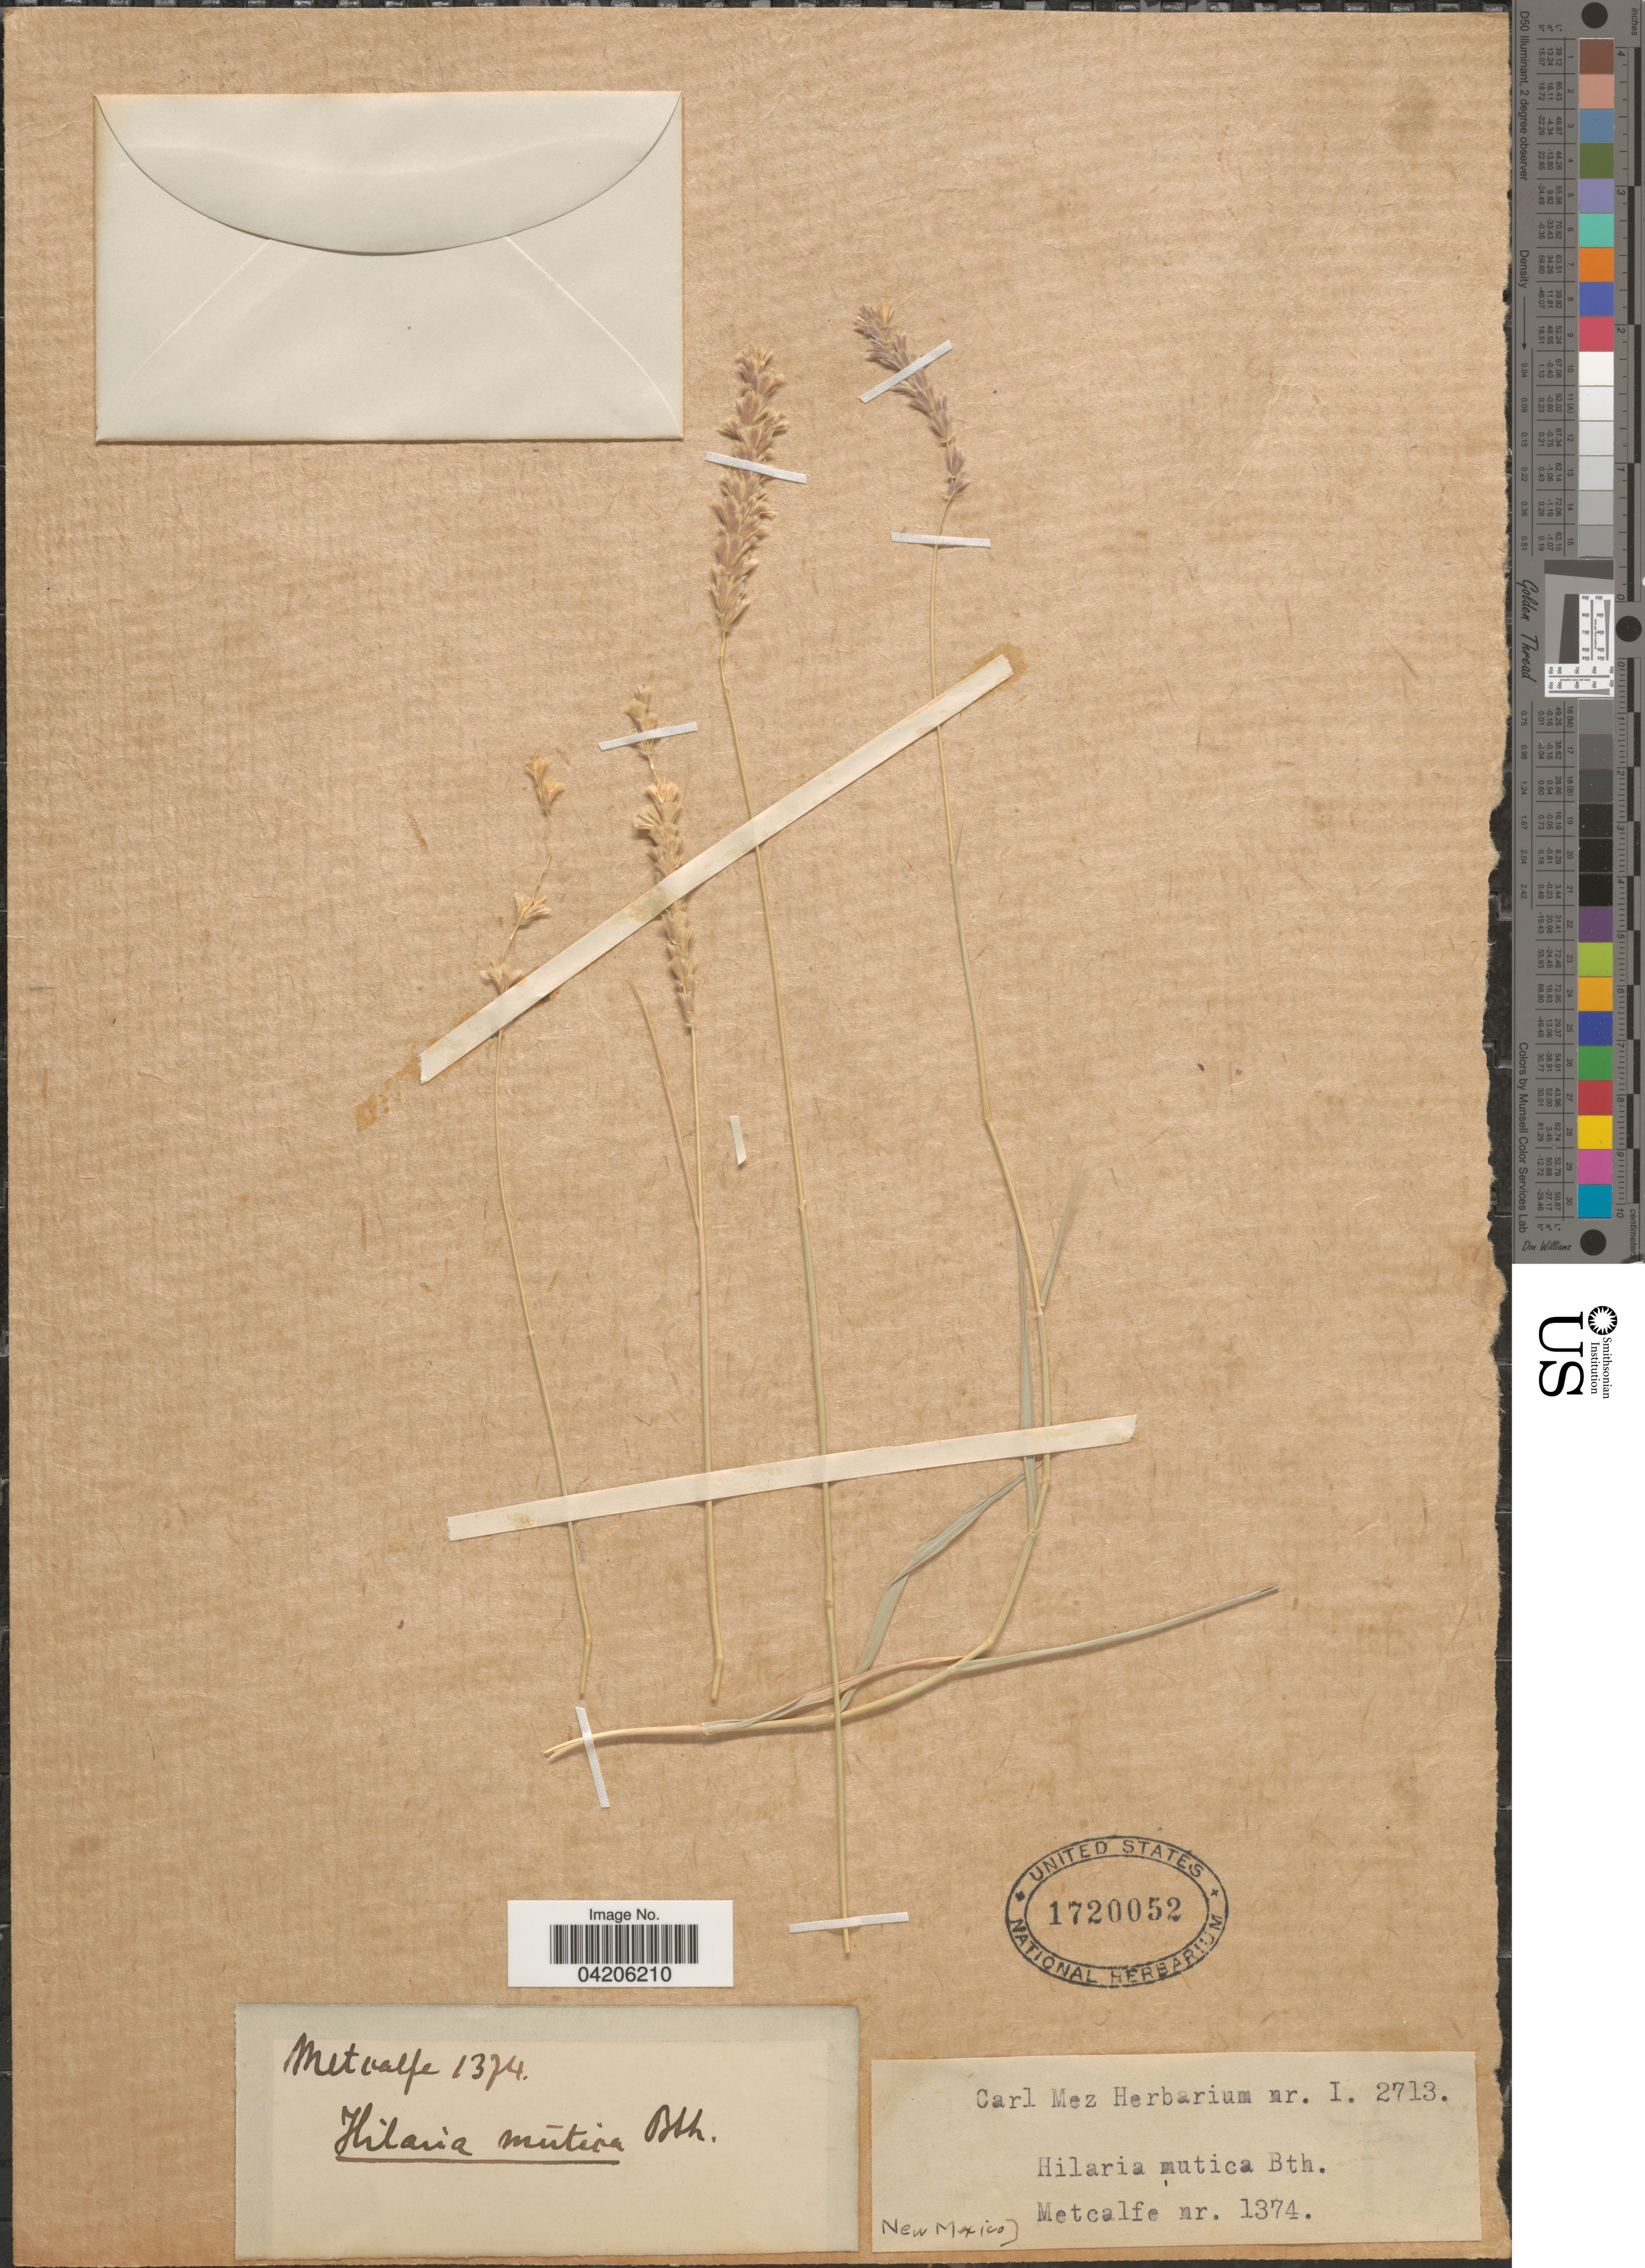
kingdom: Plantae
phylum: Tracheophyta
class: Liliopsida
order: Poales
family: Poaceae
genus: Hilaria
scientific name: Hilaria mutica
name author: (Buckley) Benth.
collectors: Metcalfe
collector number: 1374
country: United States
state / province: New Mexico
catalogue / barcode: US 1720052